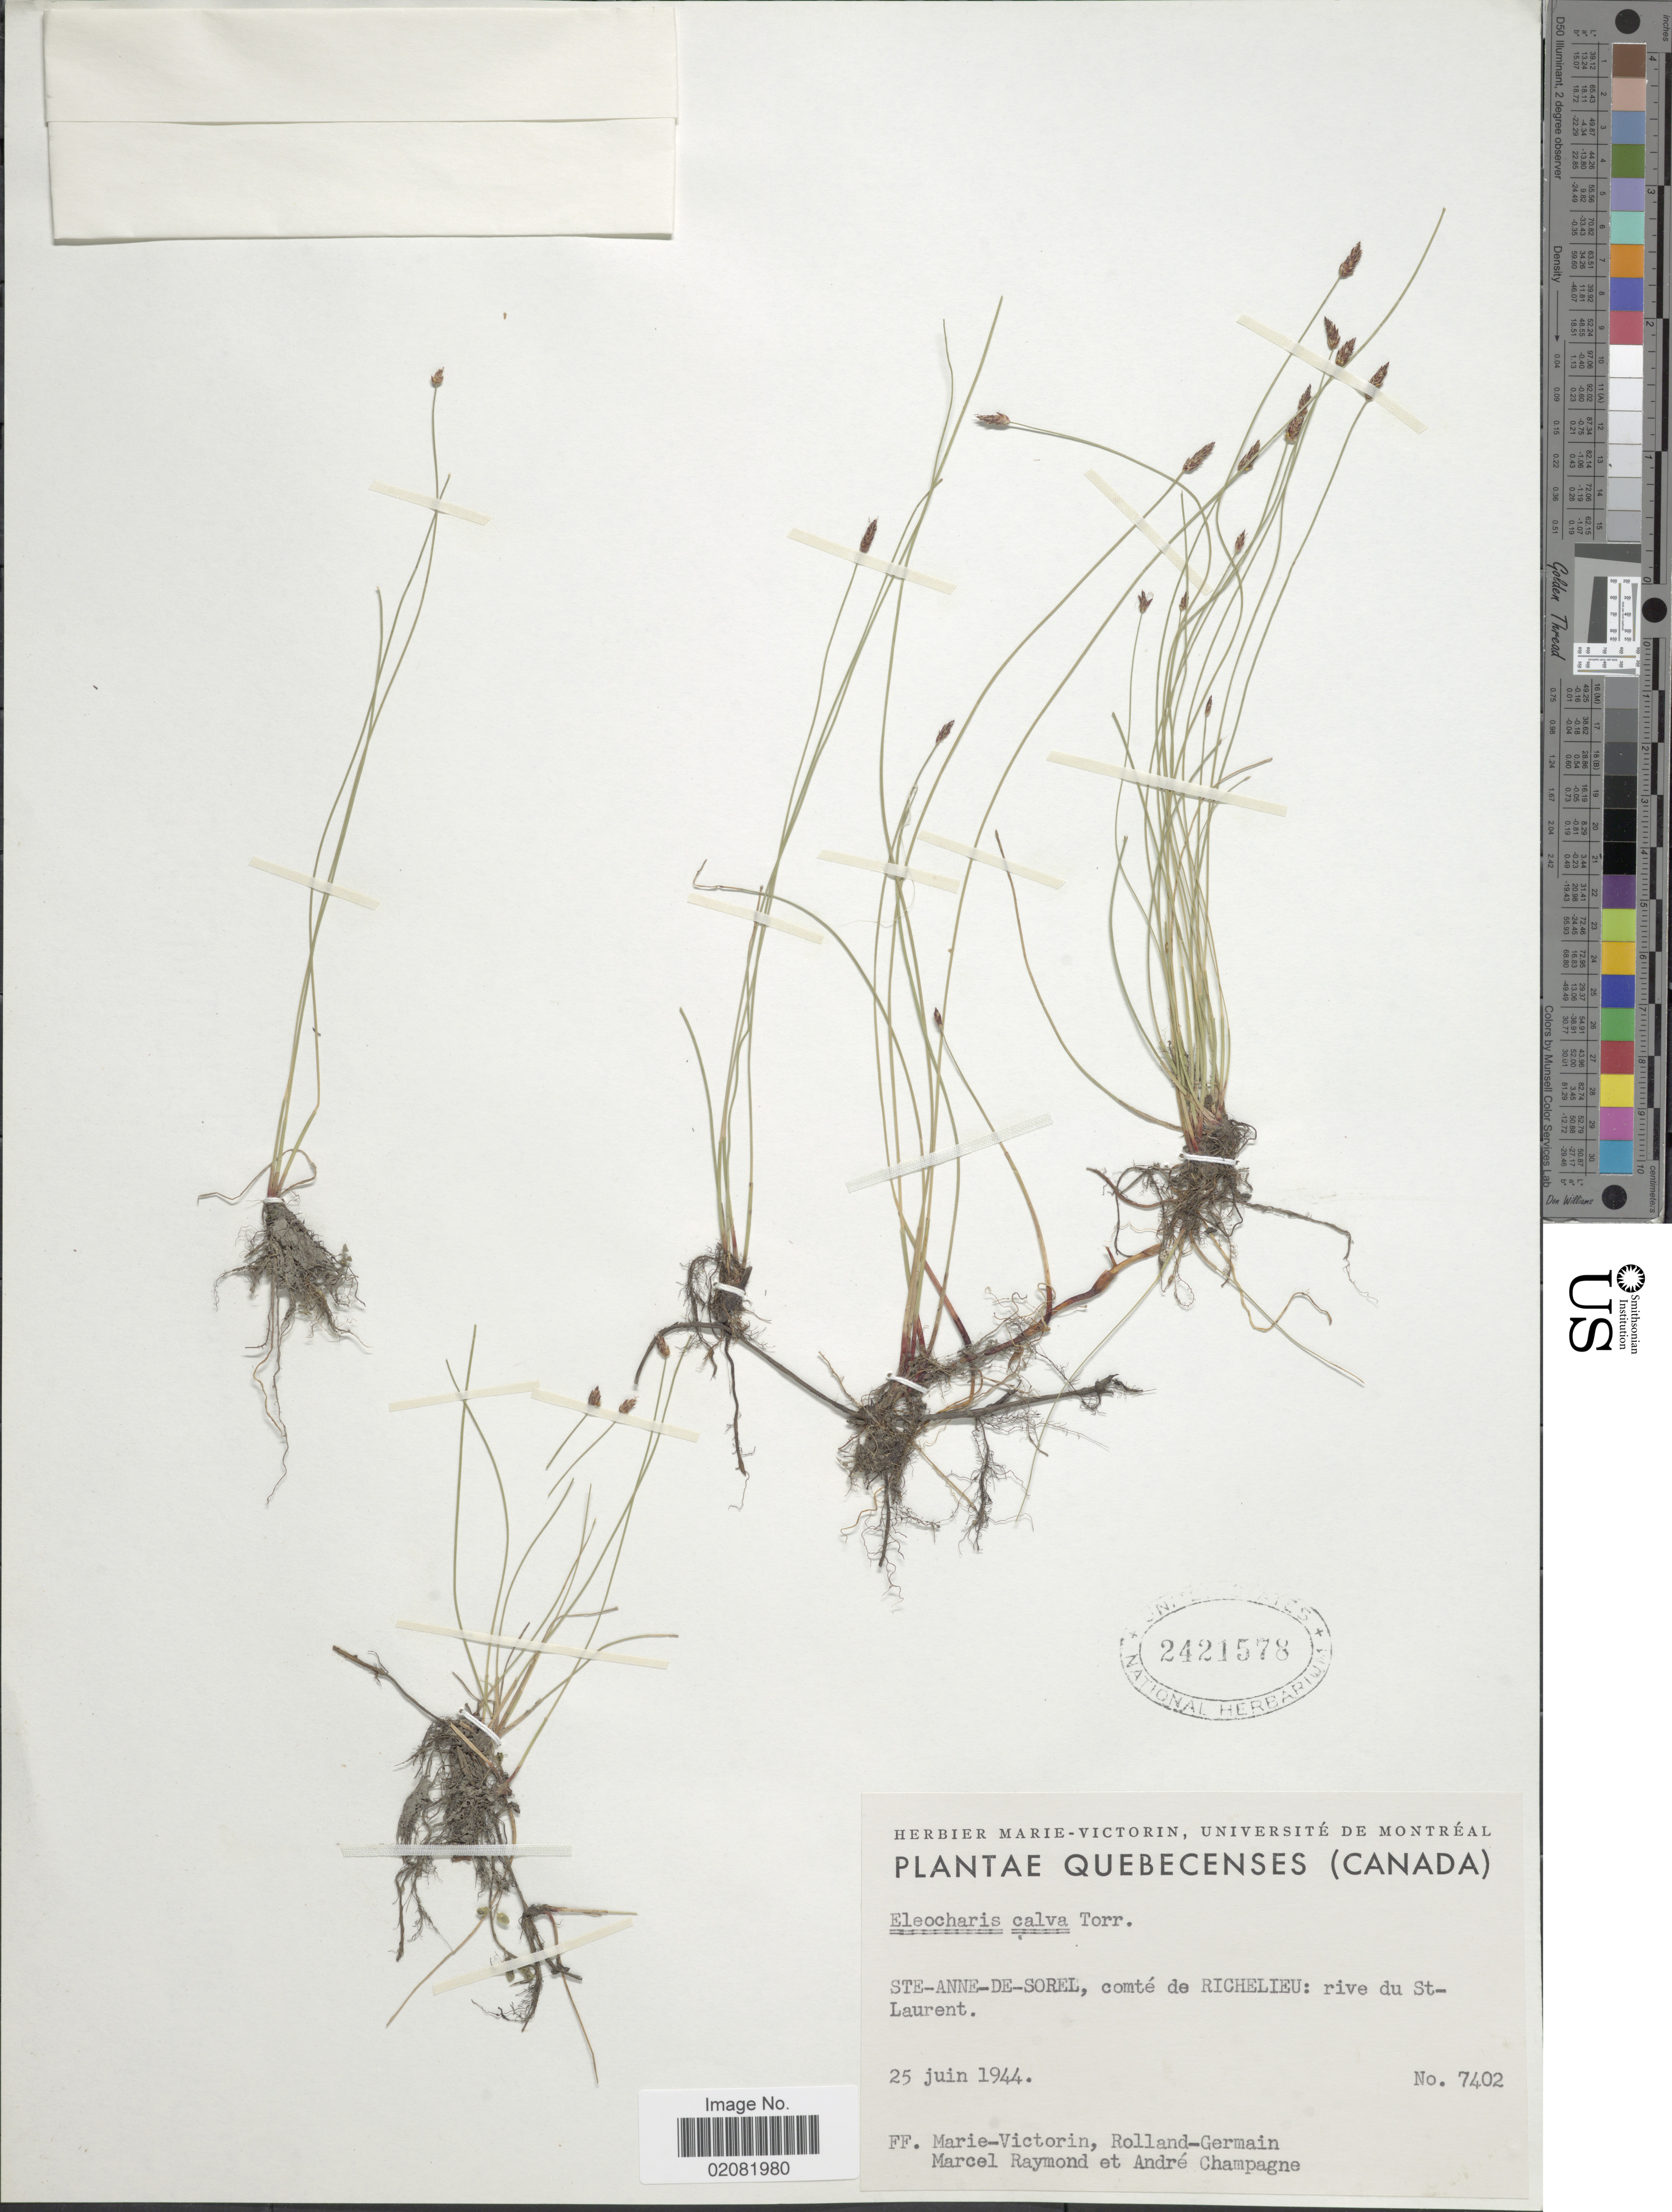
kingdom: Plantae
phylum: Tracheophyta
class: Liliopsida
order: Poales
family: Cyperaceae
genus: Eleocharis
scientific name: Eleocharis erythropoda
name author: Steud.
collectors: F. Marie-Victorin, Rolland-Germain, M. Raymond & A. Champagne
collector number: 7402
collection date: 1944-06-25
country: Canada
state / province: Quebec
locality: Ste-Anne-De-Sorel, comté de Richelieu: rive du St Laurent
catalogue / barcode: US 2421578